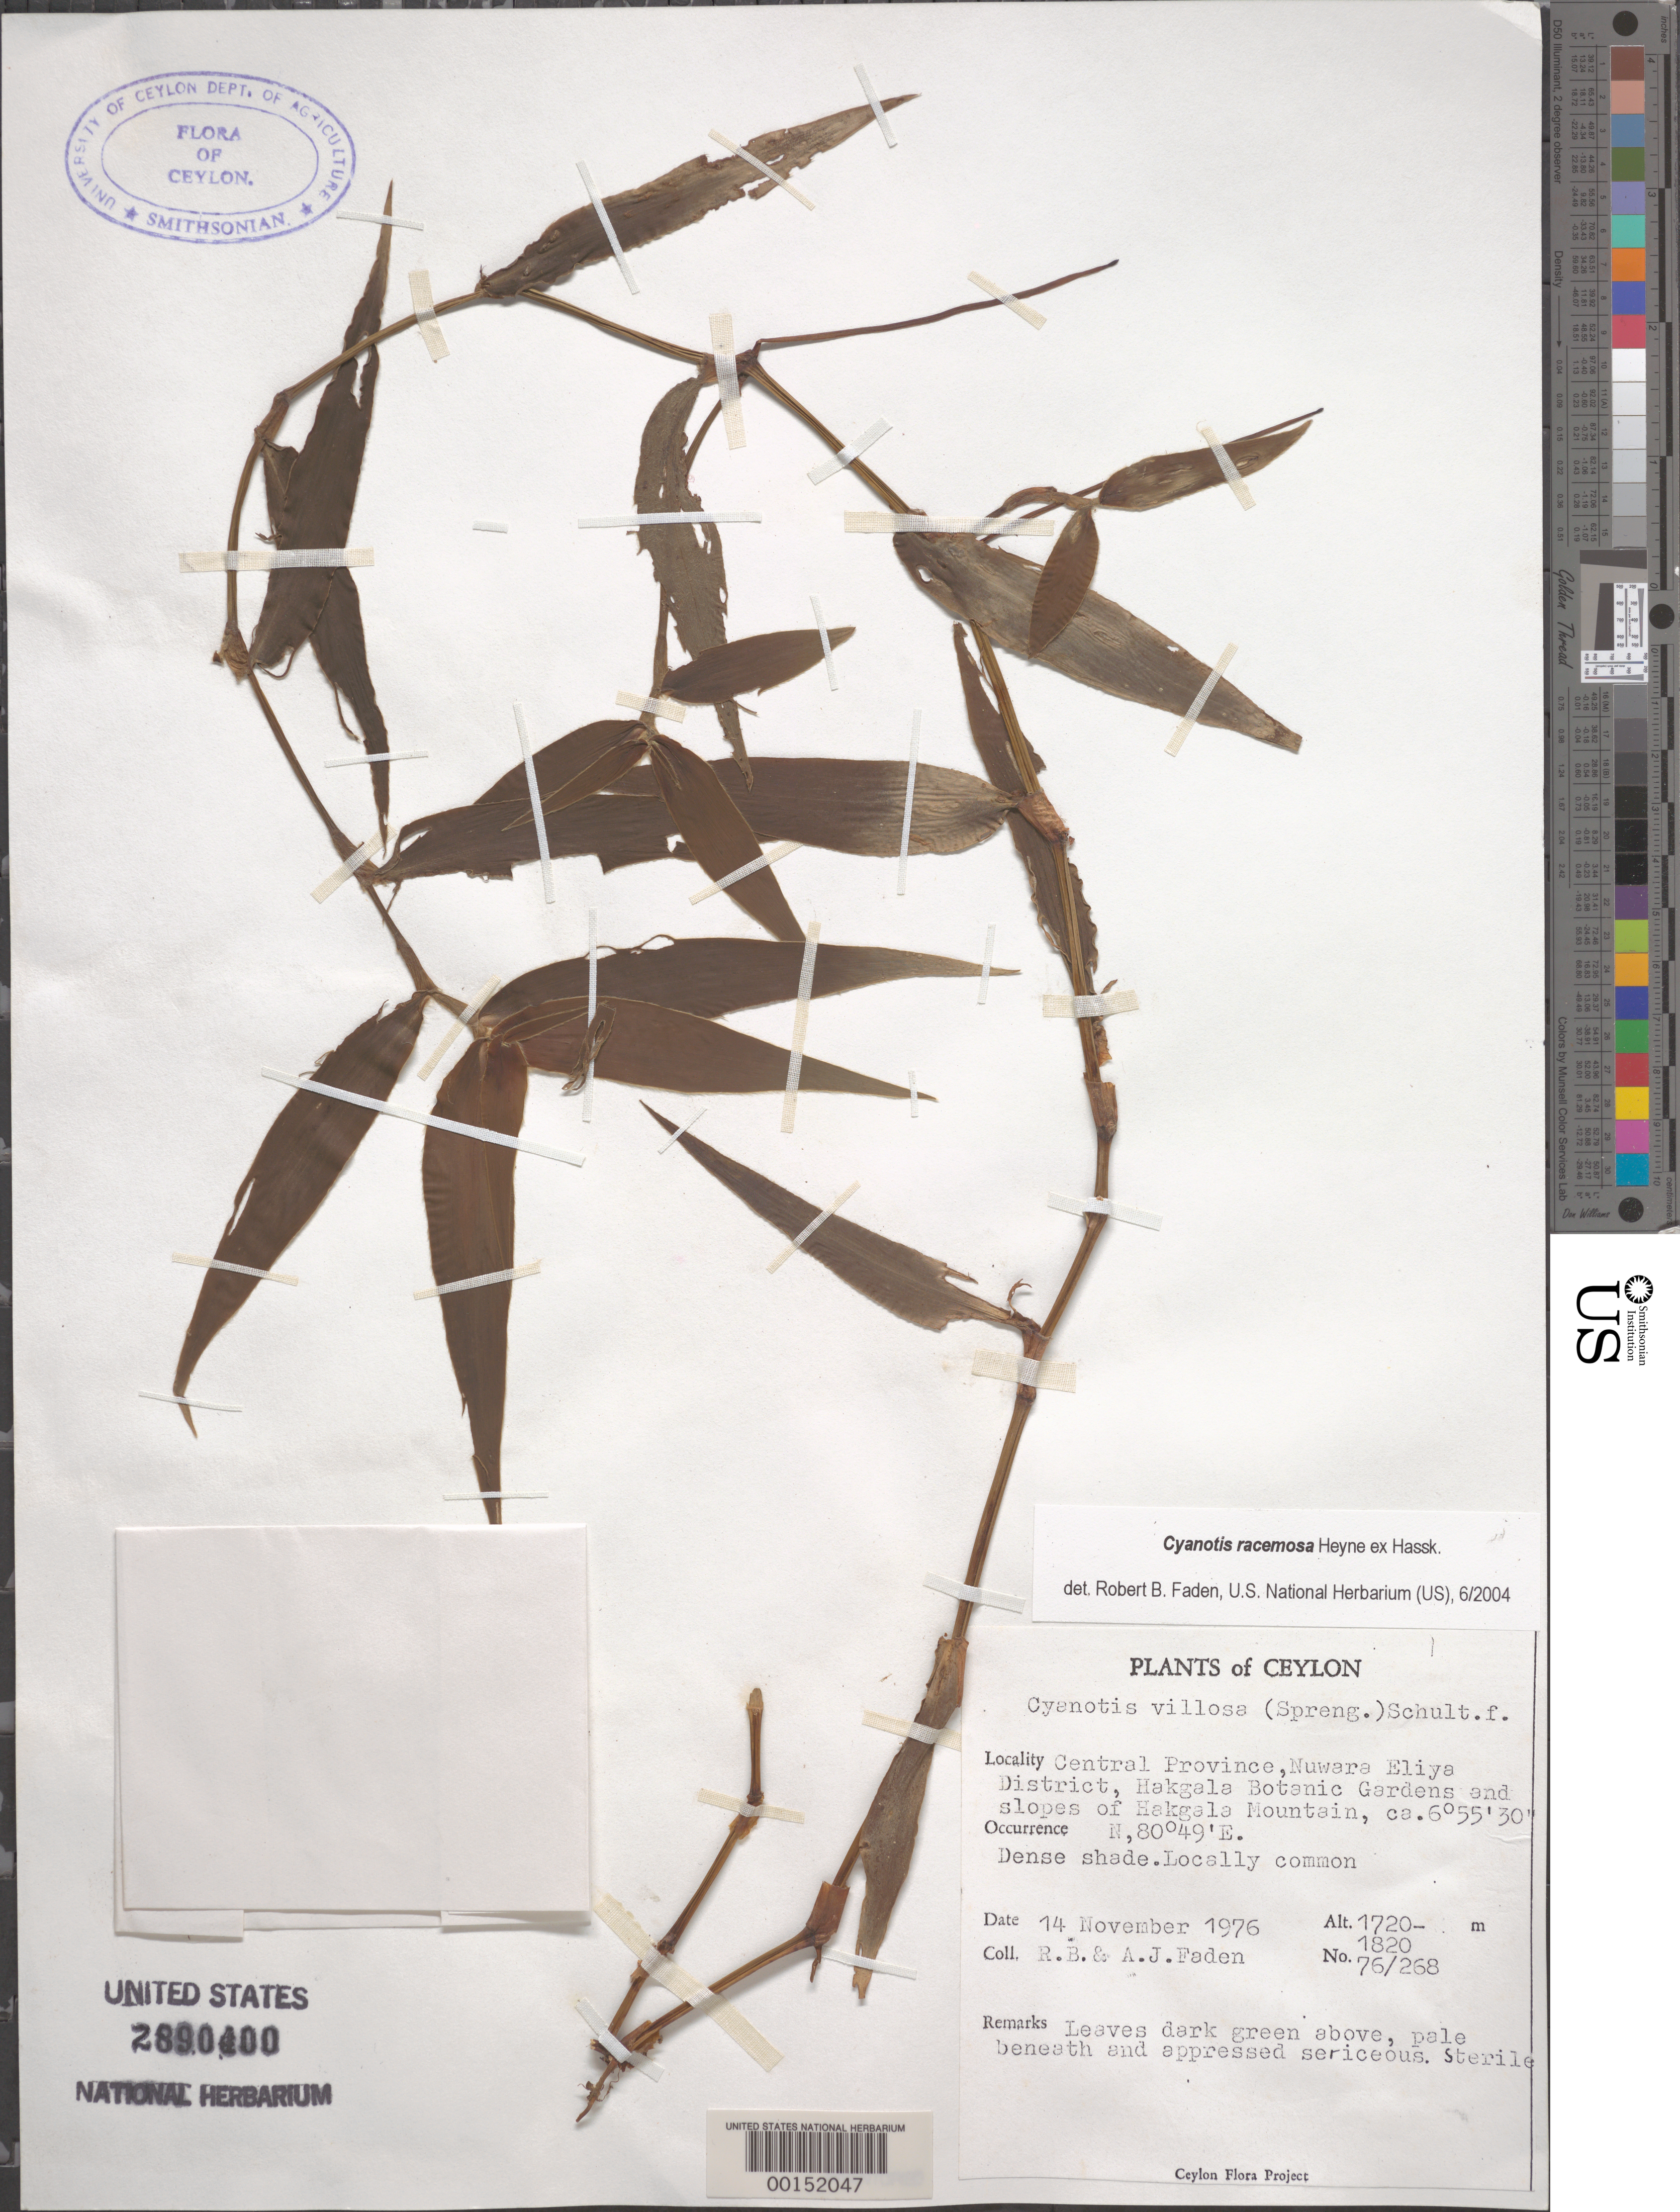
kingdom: Plantae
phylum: Tracheophyta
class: Liliopsida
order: Commelinales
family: Commelinaceae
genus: Cyanotis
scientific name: Cyanotis racemosa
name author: B. Heyne ex Hassk.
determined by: Faden, Robert B., (US), Smithsonian Institution - National Museum of Natural History (UNITED STATES)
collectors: R. B. Faden & A. J. Faden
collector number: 76/268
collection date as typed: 14 Nov 1976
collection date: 1976-11-14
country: Sri Lanka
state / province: Central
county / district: Nuwara Eliya Dist.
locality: Hakgala botanic gardens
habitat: Slope in shade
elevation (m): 1820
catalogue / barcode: US 2890400